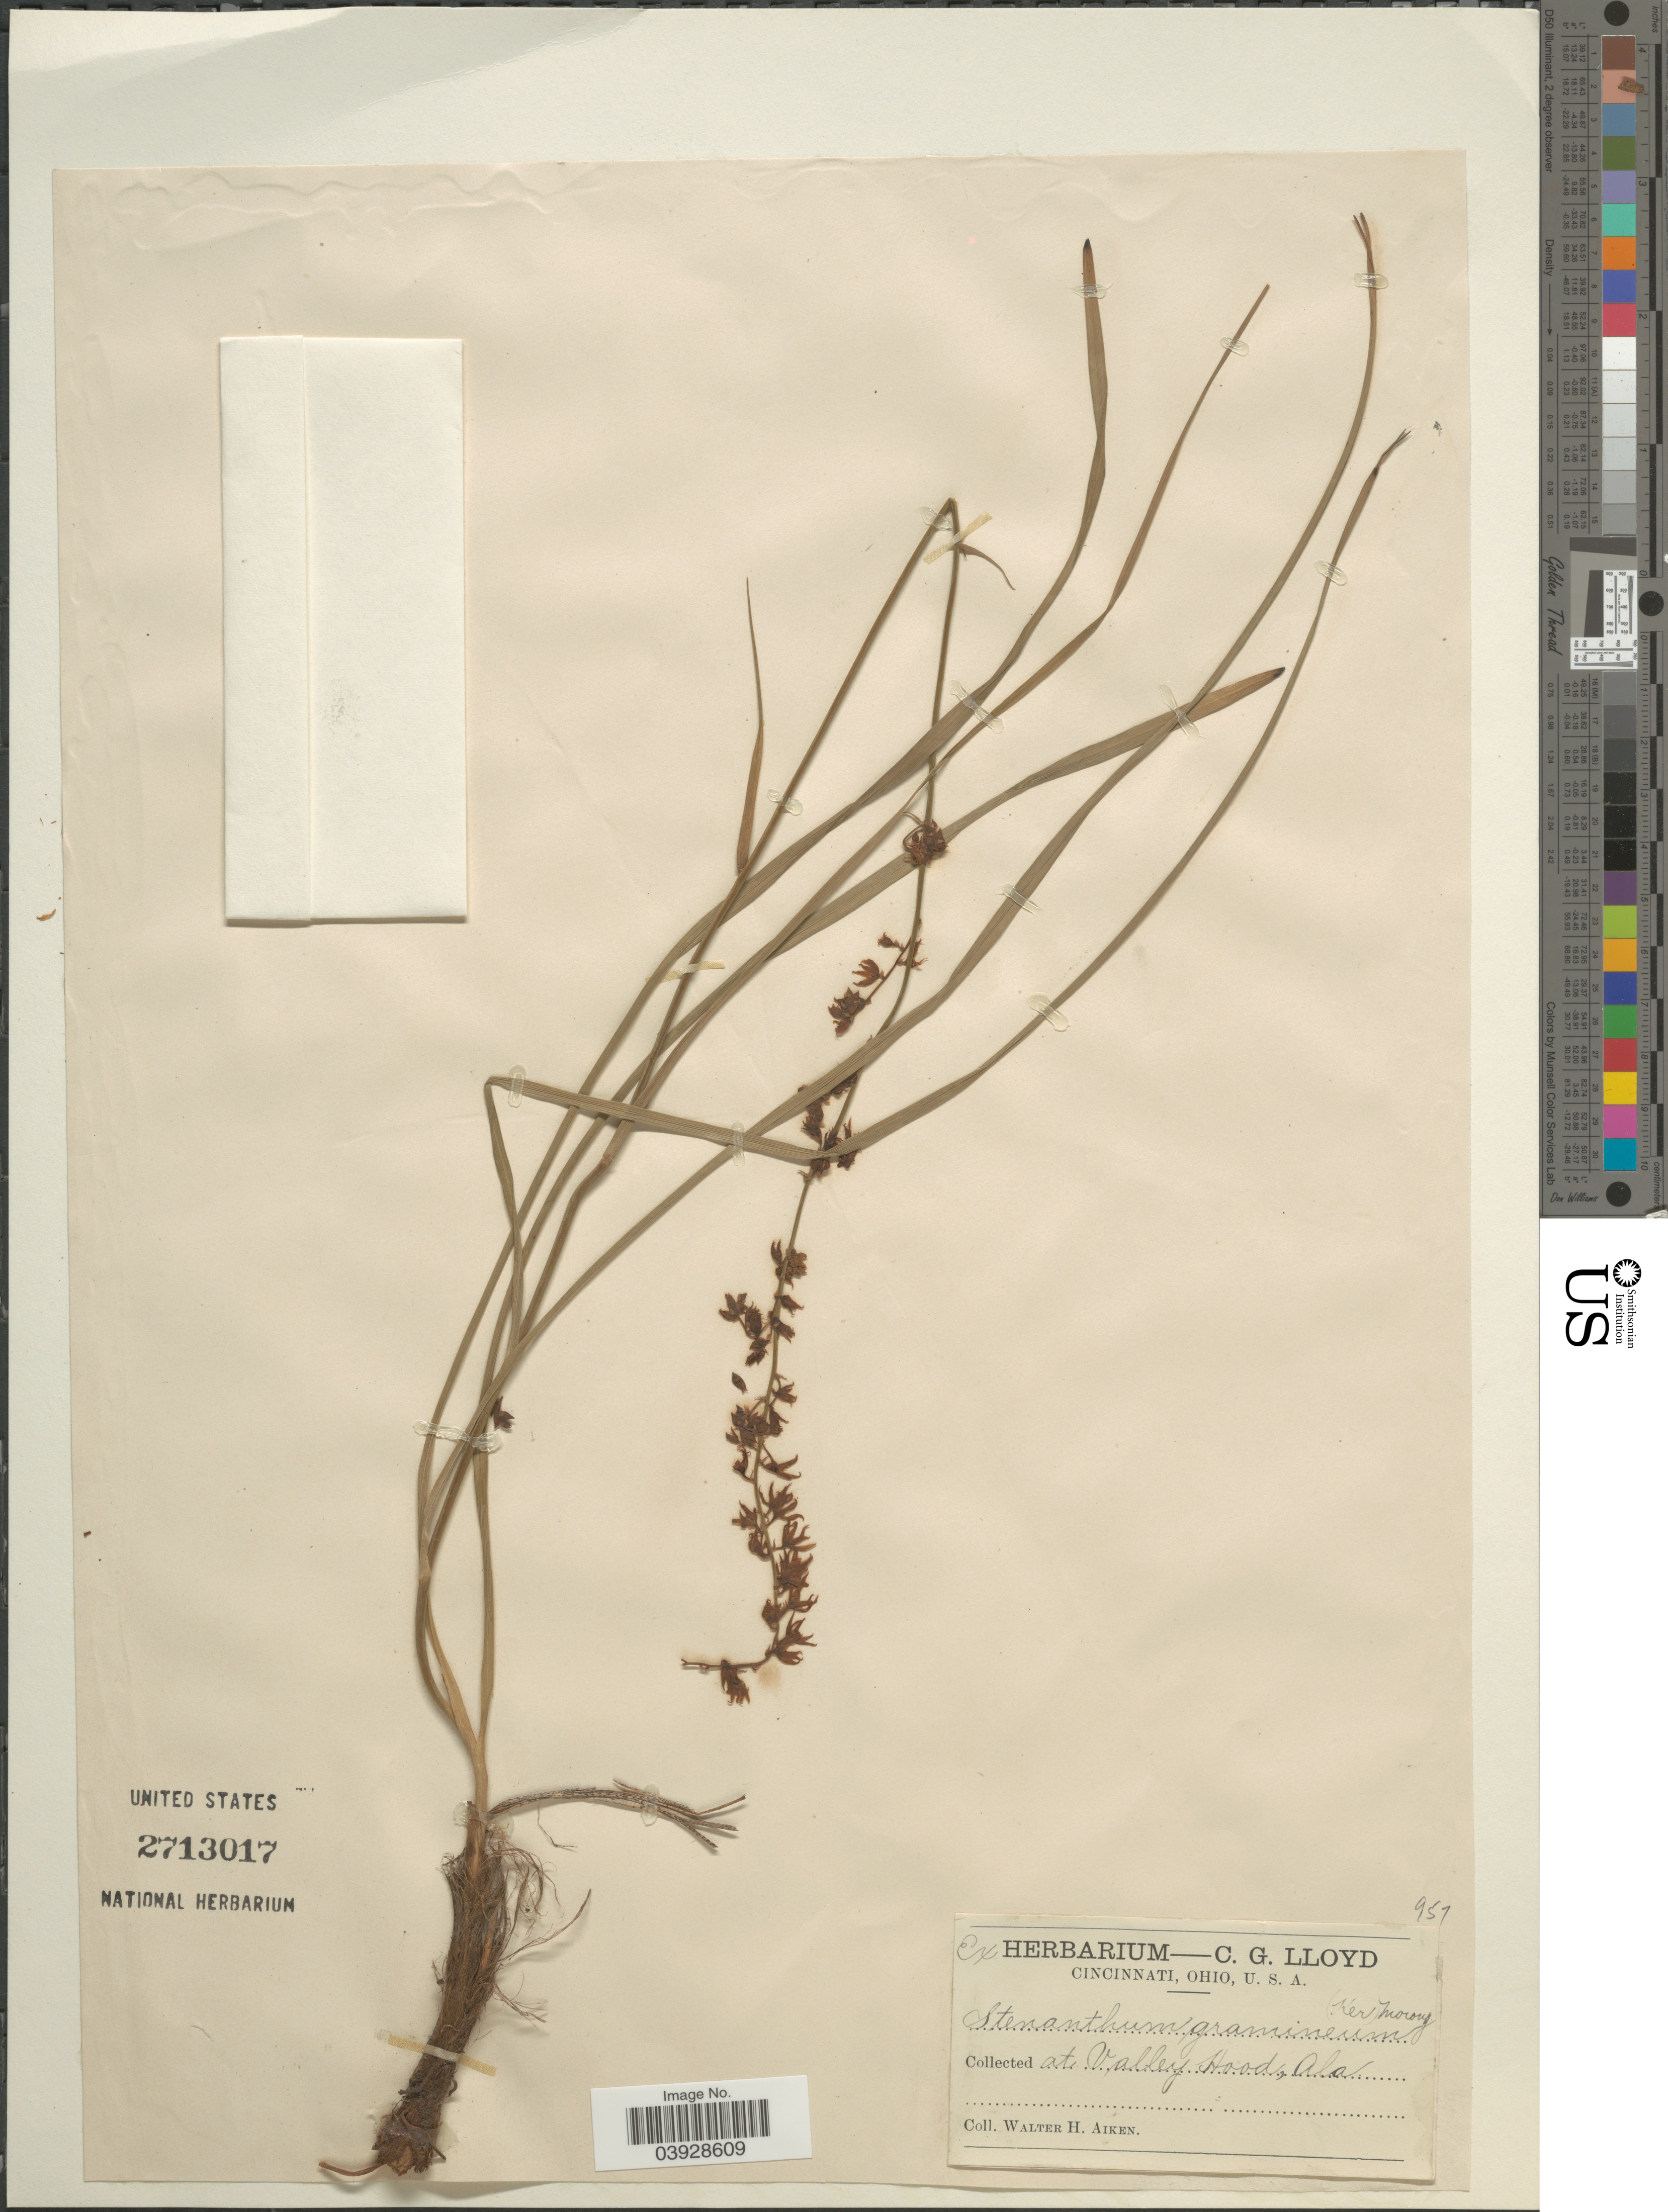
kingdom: Plantae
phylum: Tracheophyta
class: Liliopsida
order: Liliales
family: Melanthiaceae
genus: Stenanthium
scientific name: Stenanthium gramineum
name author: (Ker Gawl.) Morong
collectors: W. Aiken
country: United States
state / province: Alabama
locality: Valley Hood.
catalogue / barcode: US 2713017